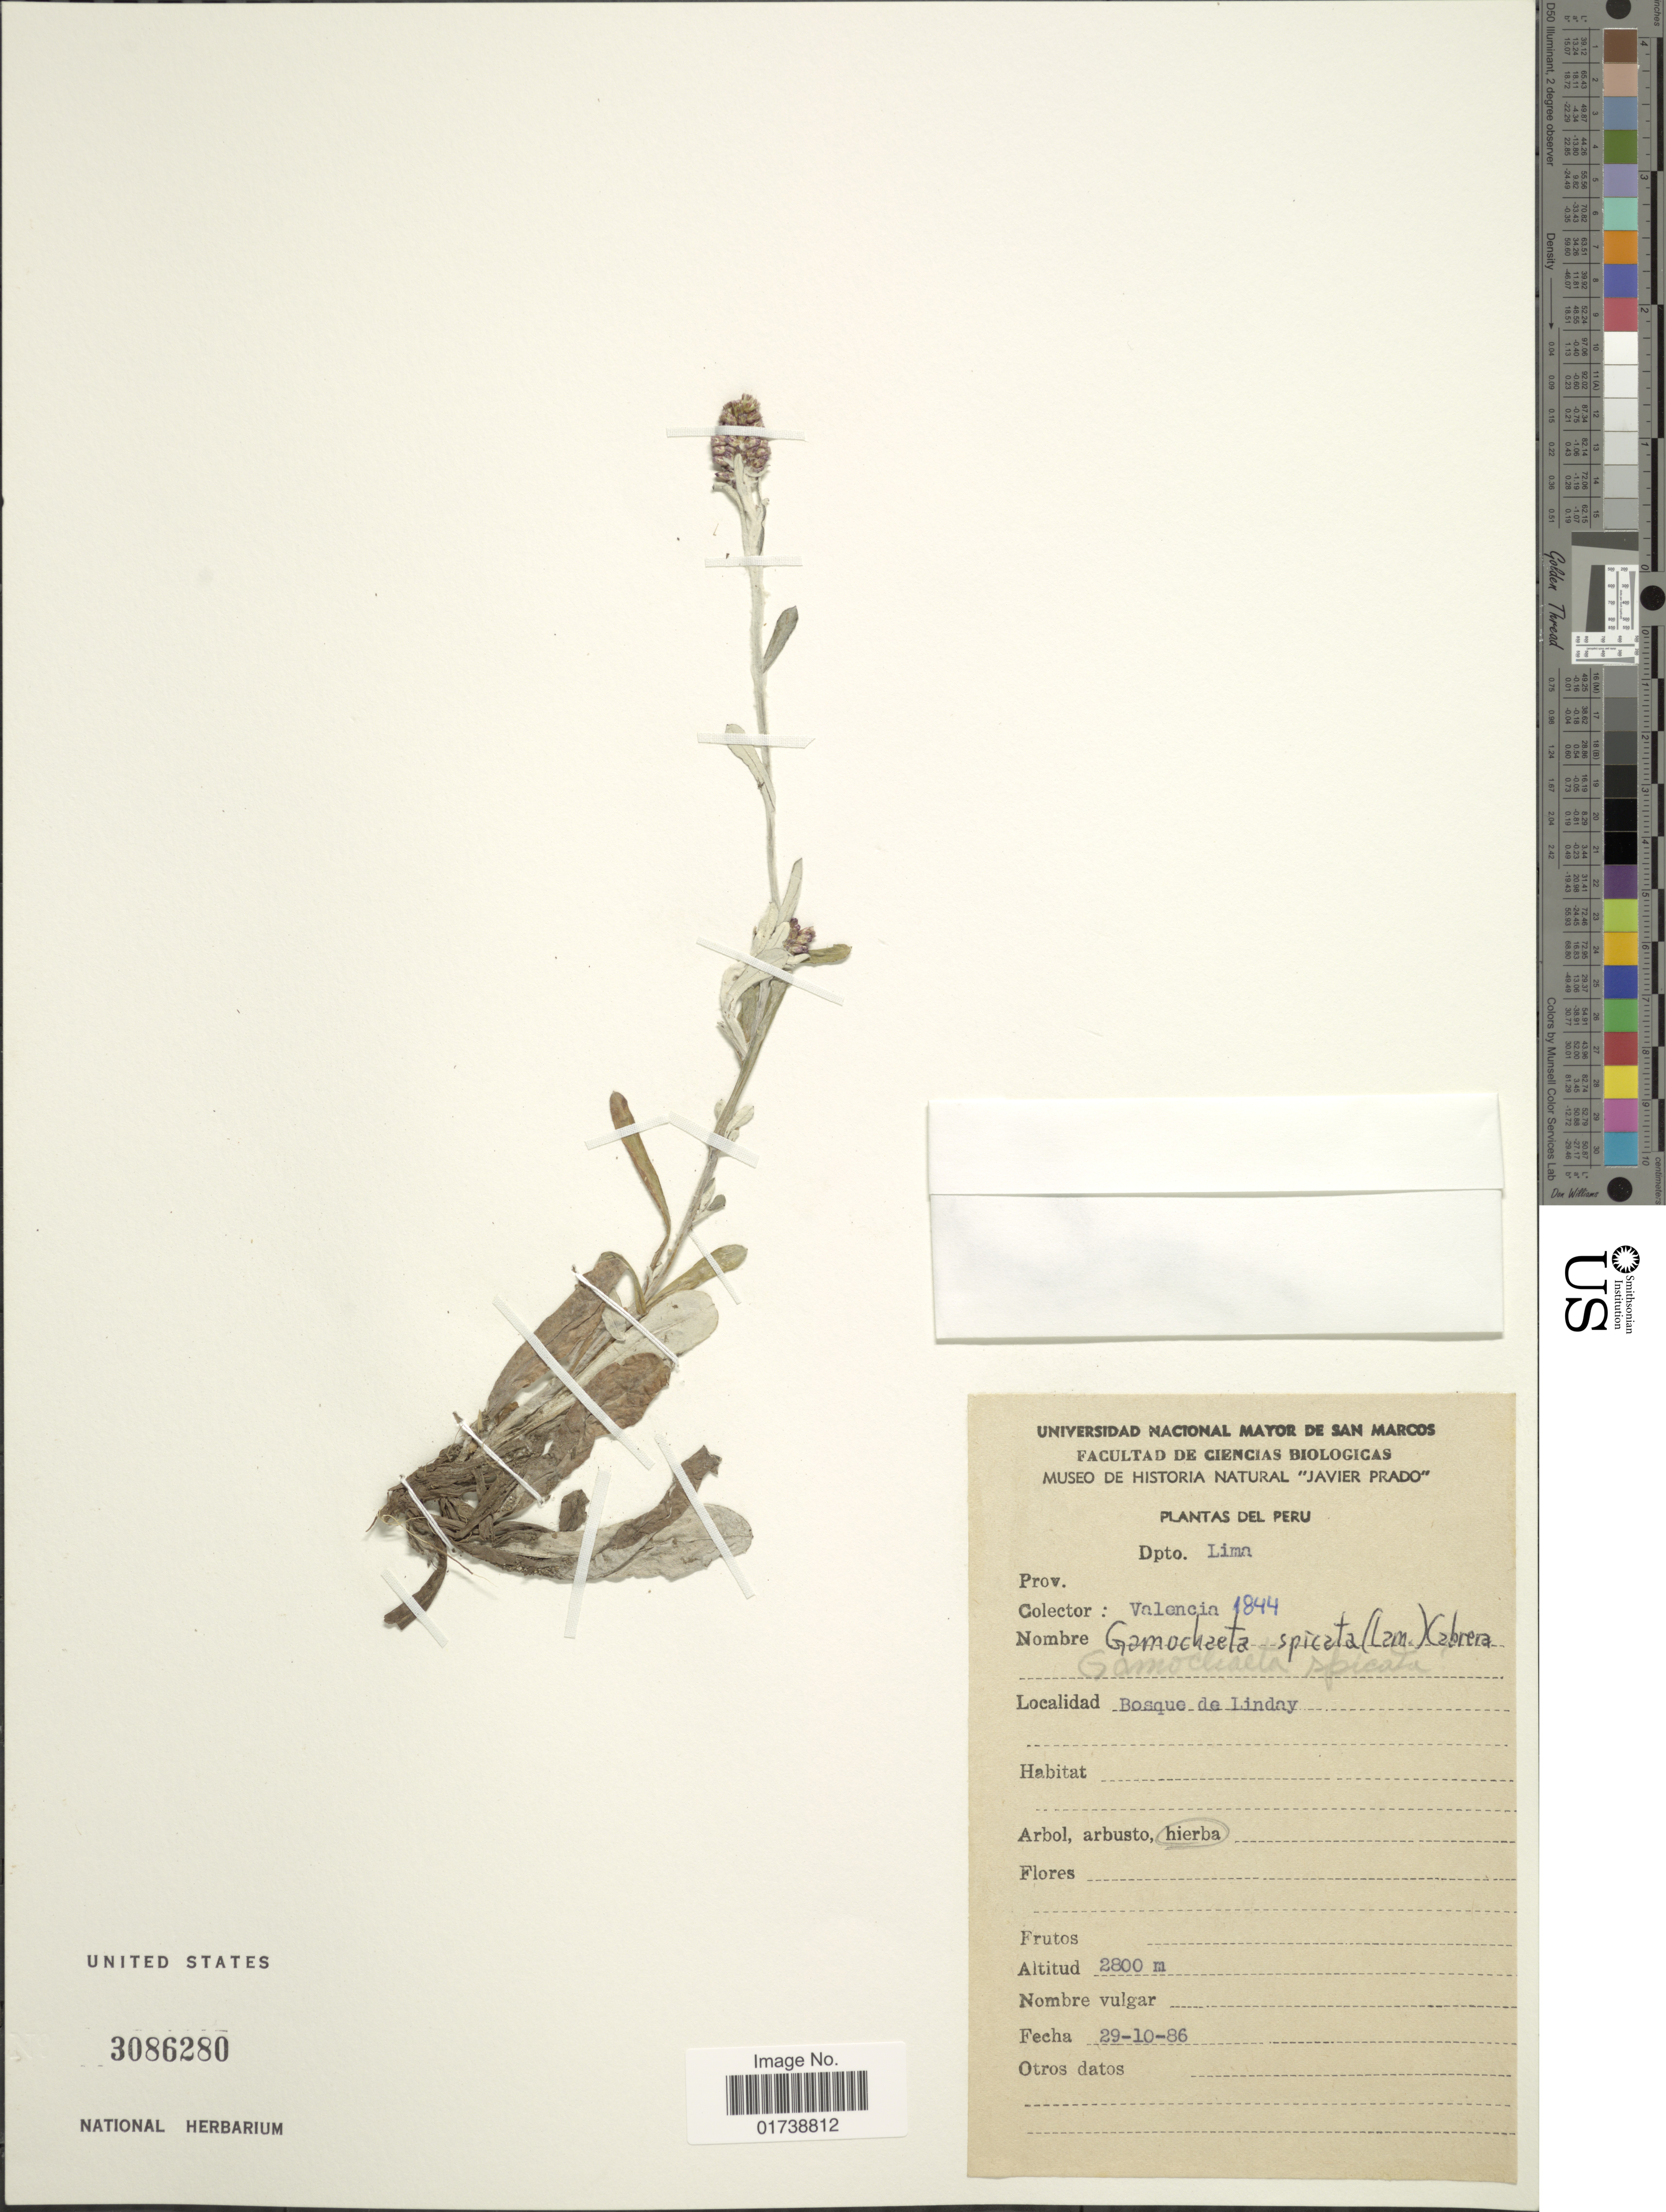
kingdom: Plantae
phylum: Tracheophyta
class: Magnoliopsida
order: Asterales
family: Asteraceae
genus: Gamochaeta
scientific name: Gamochaeta spicata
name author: (Lam.) Cabrera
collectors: -. Valencia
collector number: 1844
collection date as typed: Transcribed d/m/y: 29/10/86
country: Costa Rica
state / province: Limón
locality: Bosque de Linday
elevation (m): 2800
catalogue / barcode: US 3086280